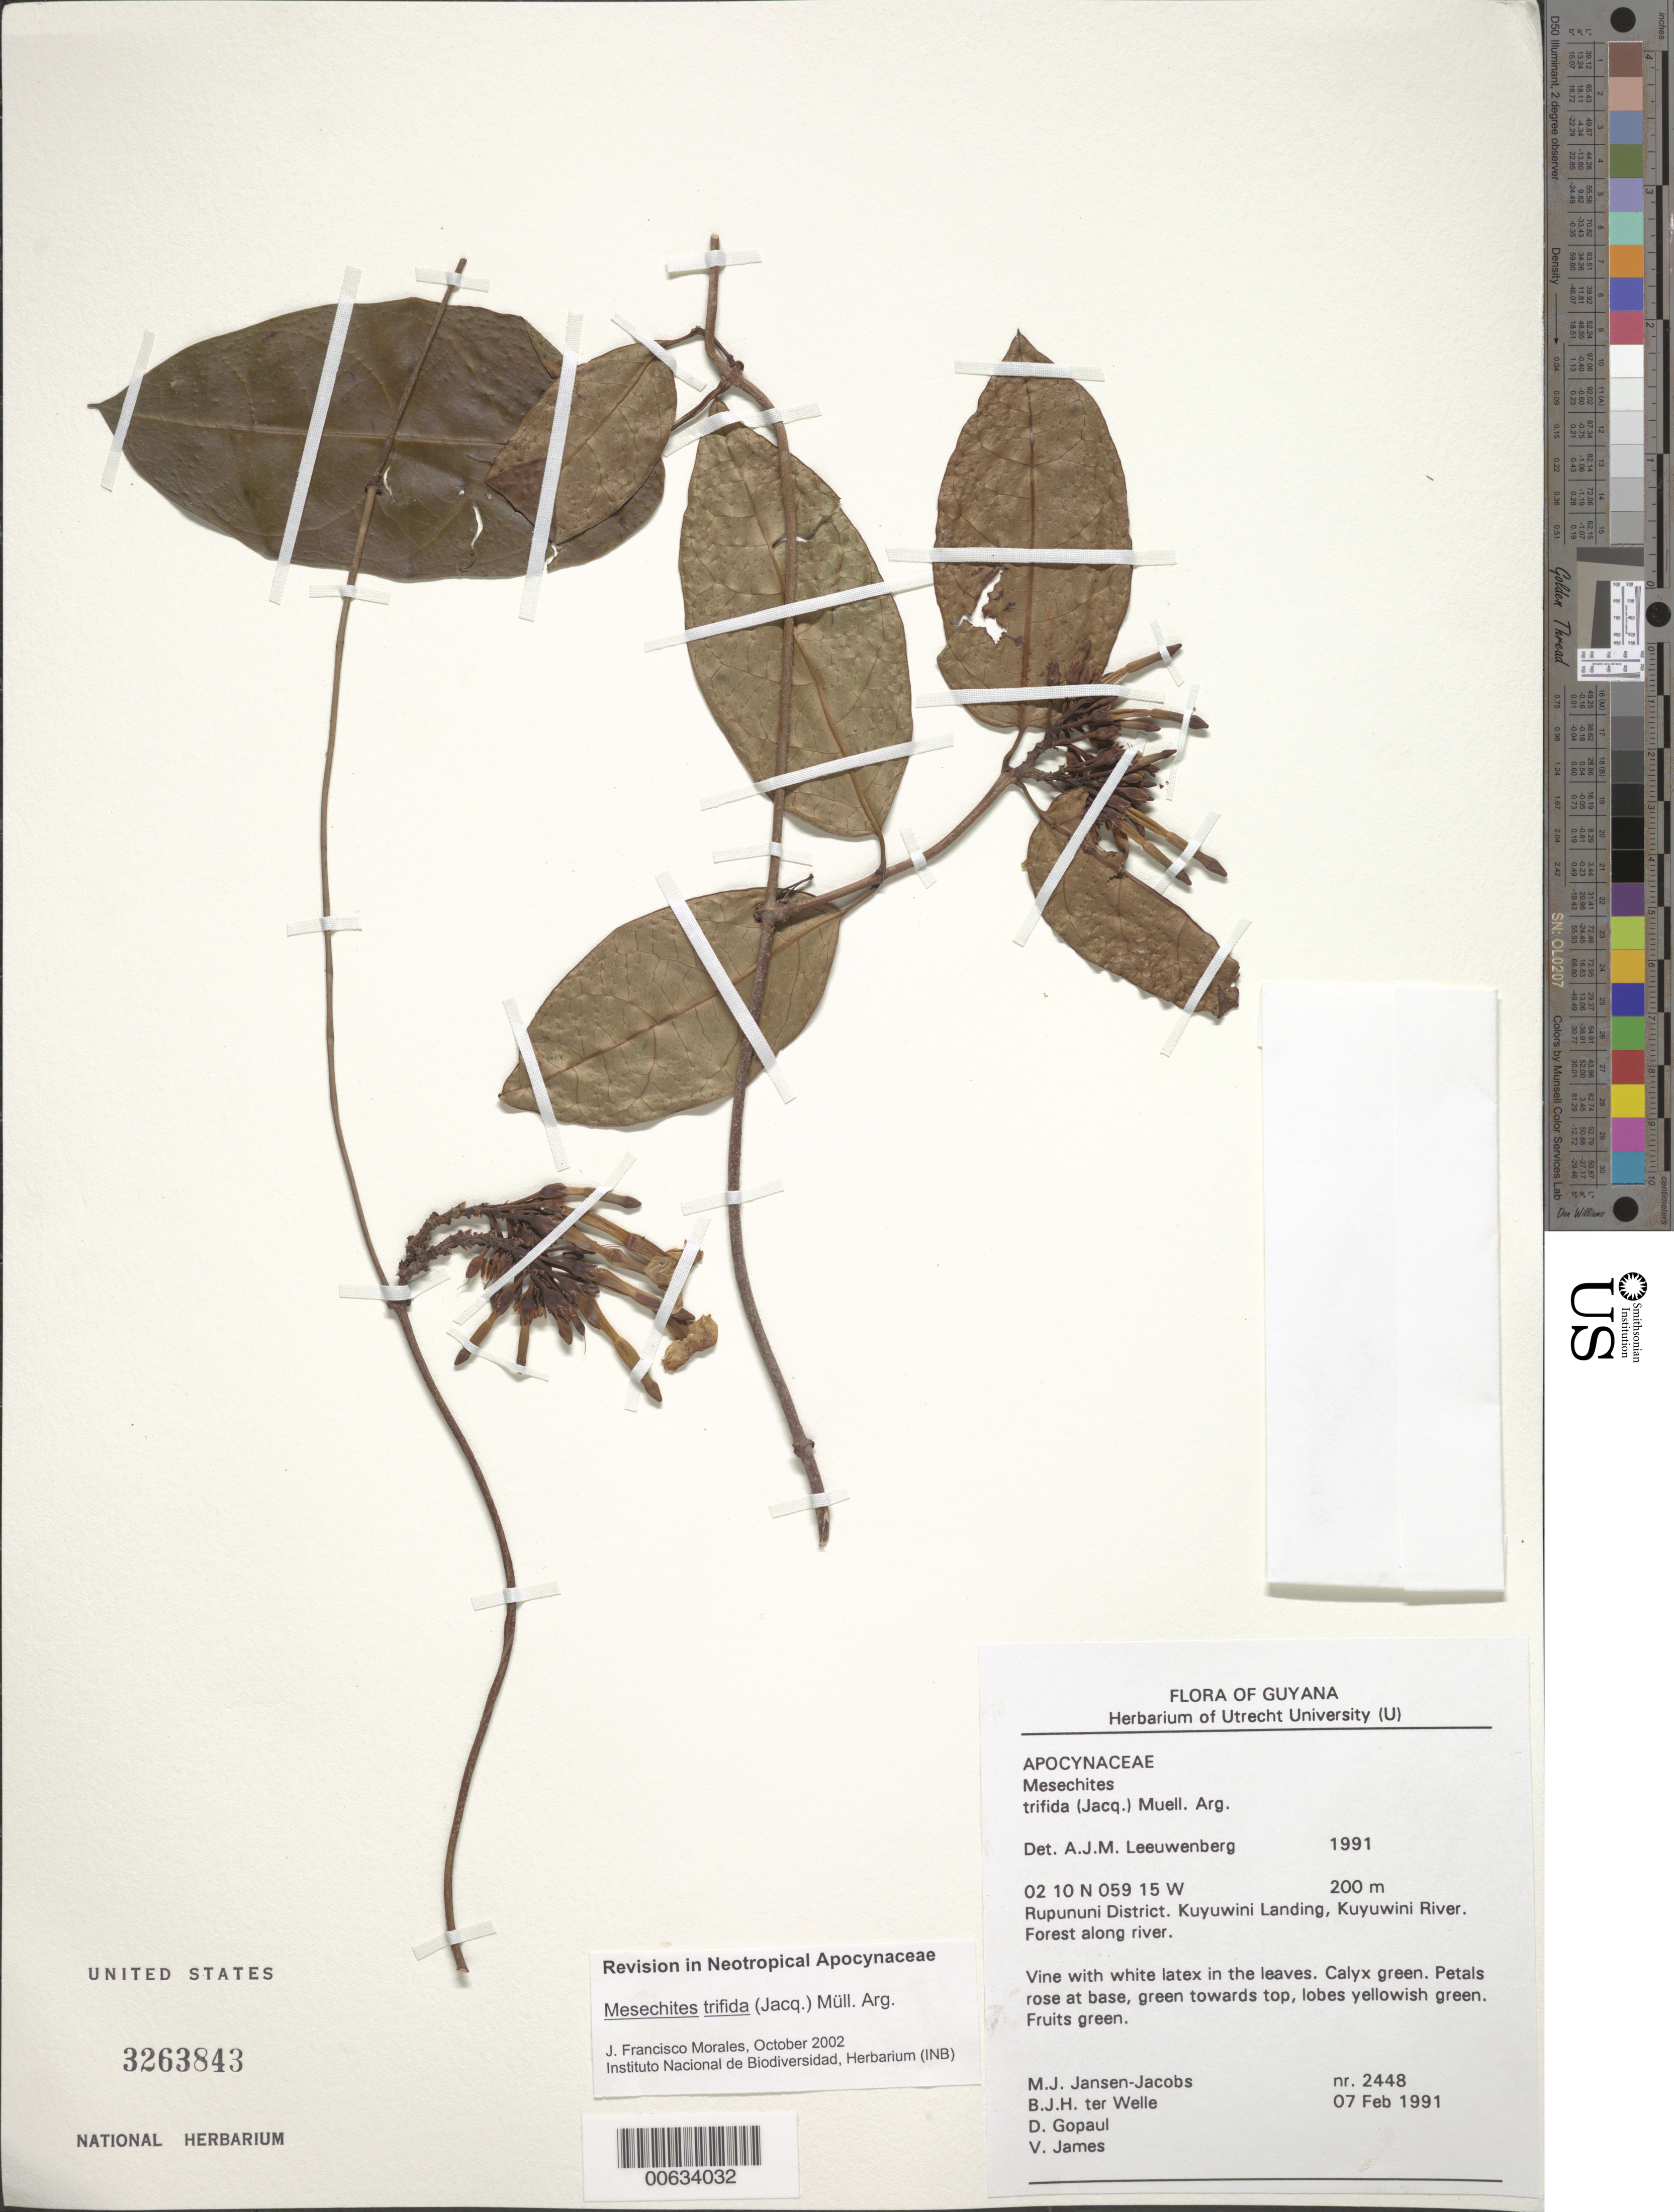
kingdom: Plantae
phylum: Tracheophyta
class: Magnoliopsida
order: Gentianales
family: Apocynaceae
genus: Mesechites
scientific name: Mesechites trifidus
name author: (Jacq.) Müll. Arg.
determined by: Morales, J. F.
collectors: M. J. Jansen-Jacobs, B. Welle, D. Gopaul & V. James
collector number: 2448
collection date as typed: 7-Feb-91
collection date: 1991-02-07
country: Guyana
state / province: U. Takutu-U. Essequibo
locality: Kuyuwini Landing, Kuyuwini River, Rupununi District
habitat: Forest along river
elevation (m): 200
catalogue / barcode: US 3263843